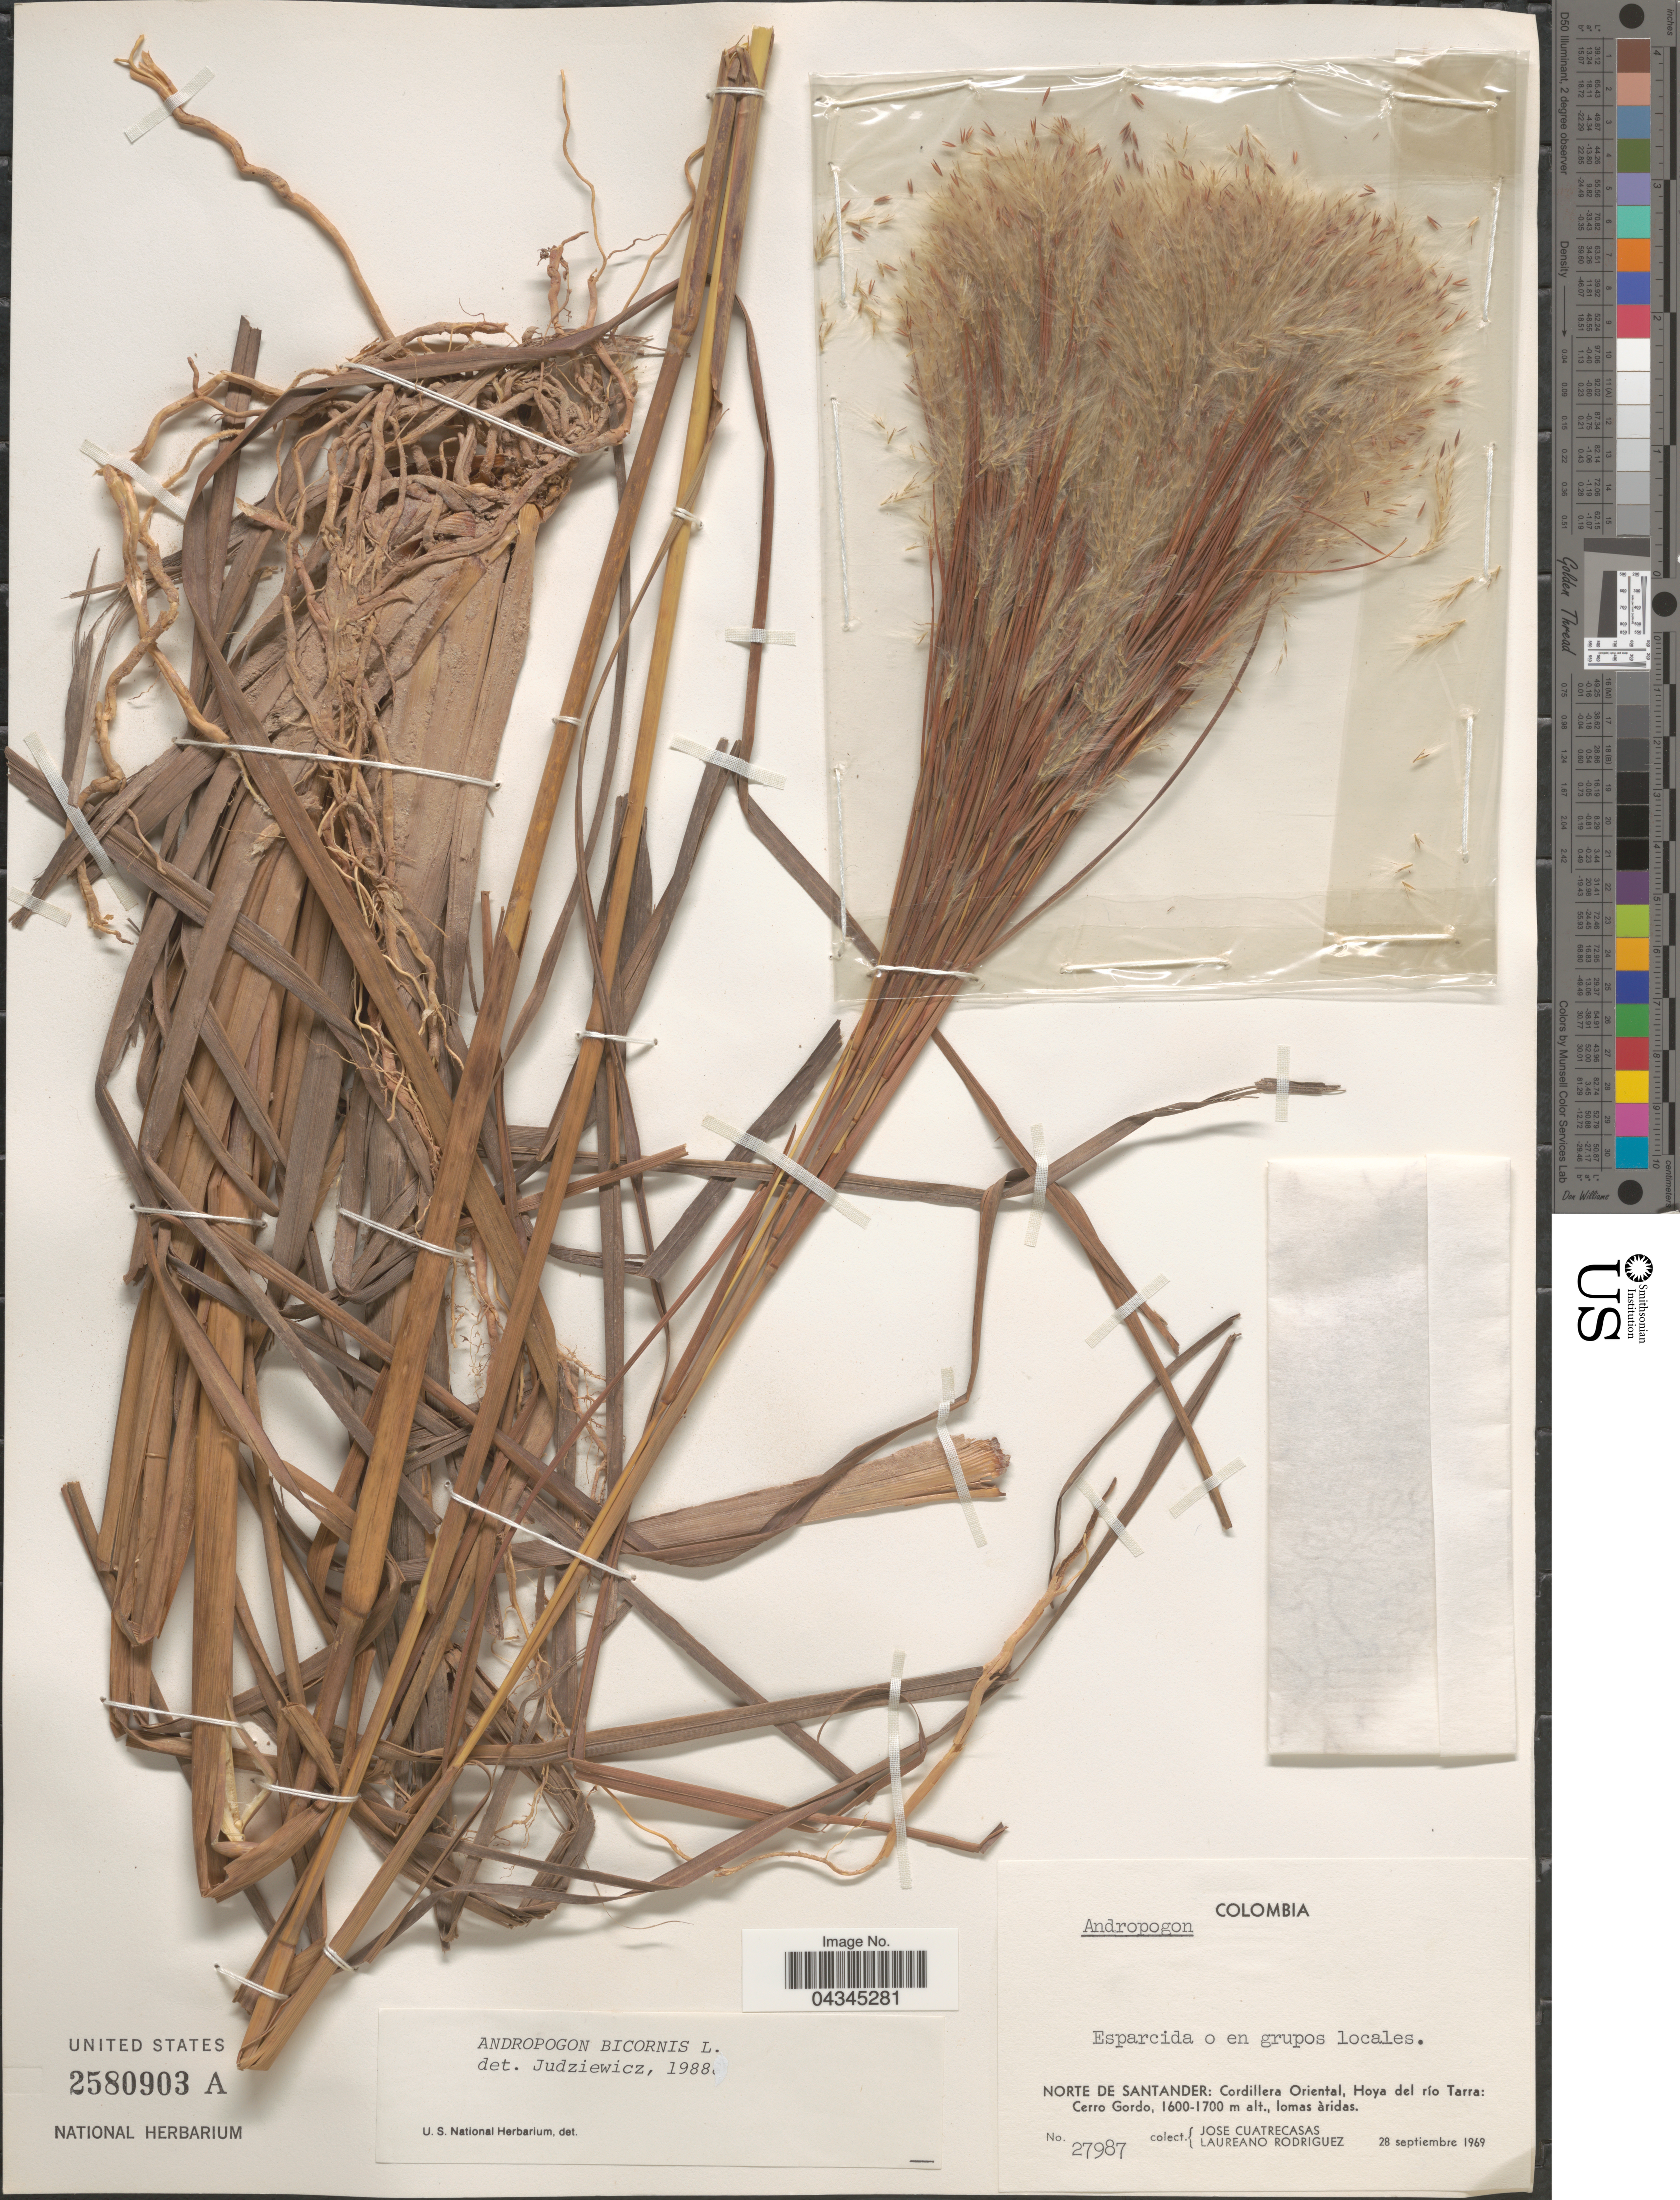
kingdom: Plantae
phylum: Tracheophyta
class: Liliopsida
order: Poales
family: Poaceae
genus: Andropogon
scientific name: Andropogon bicornis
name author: L.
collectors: J. Cuatrecasas & L. Rodriguez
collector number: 27987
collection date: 1969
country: Colombia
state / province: Norte de Santander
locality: Cordillera Oriental, Hoya del río Tarra: Cerro Gordo.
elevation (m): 1600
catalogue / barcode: US 2580903A